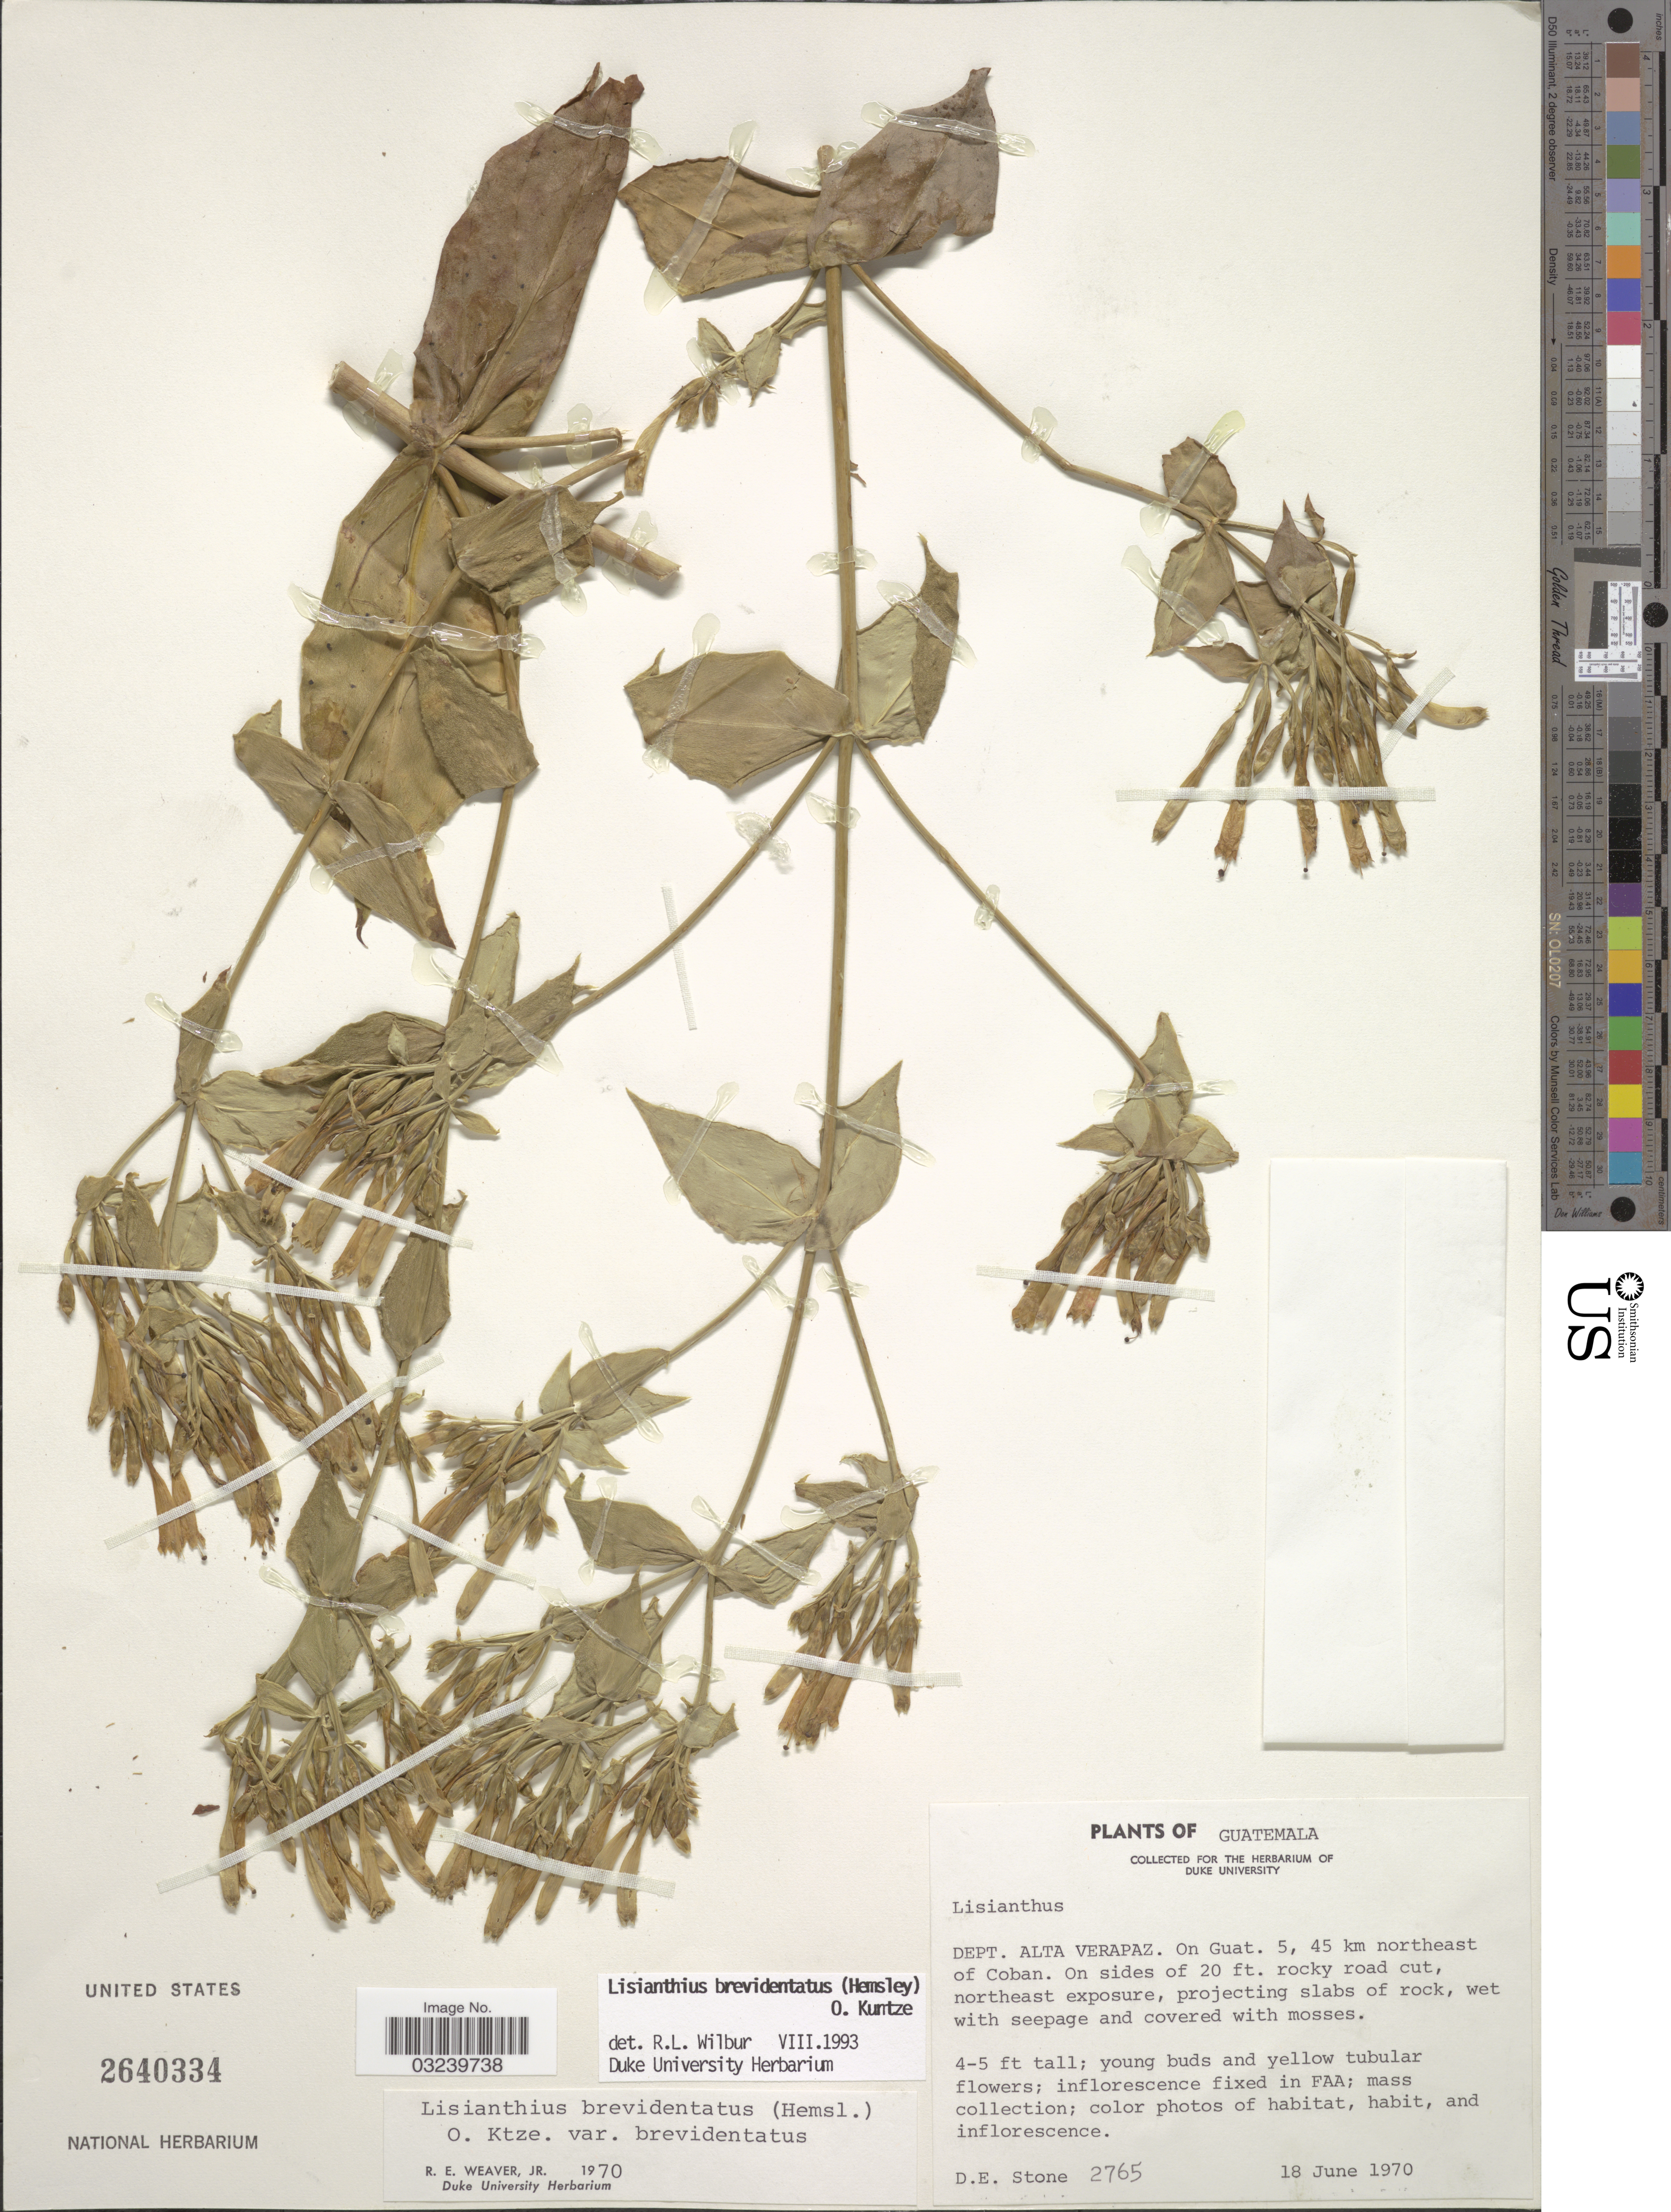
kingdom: Plantae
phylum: Tracheophyta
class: Magnoliopsida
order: Gentianales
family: Gentianaceae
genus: Lisianthius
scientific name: Lisianthius brevidentatus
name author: (Hemsl.) Kuntze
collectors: D. E. Stone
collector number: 2765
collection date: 1970-06-18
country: Guatemala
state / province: Alta Verapaz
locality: Dept. Alta Verapaz. On Guat. 5, 45 km northeast of Coban.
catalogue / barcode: US 2640334